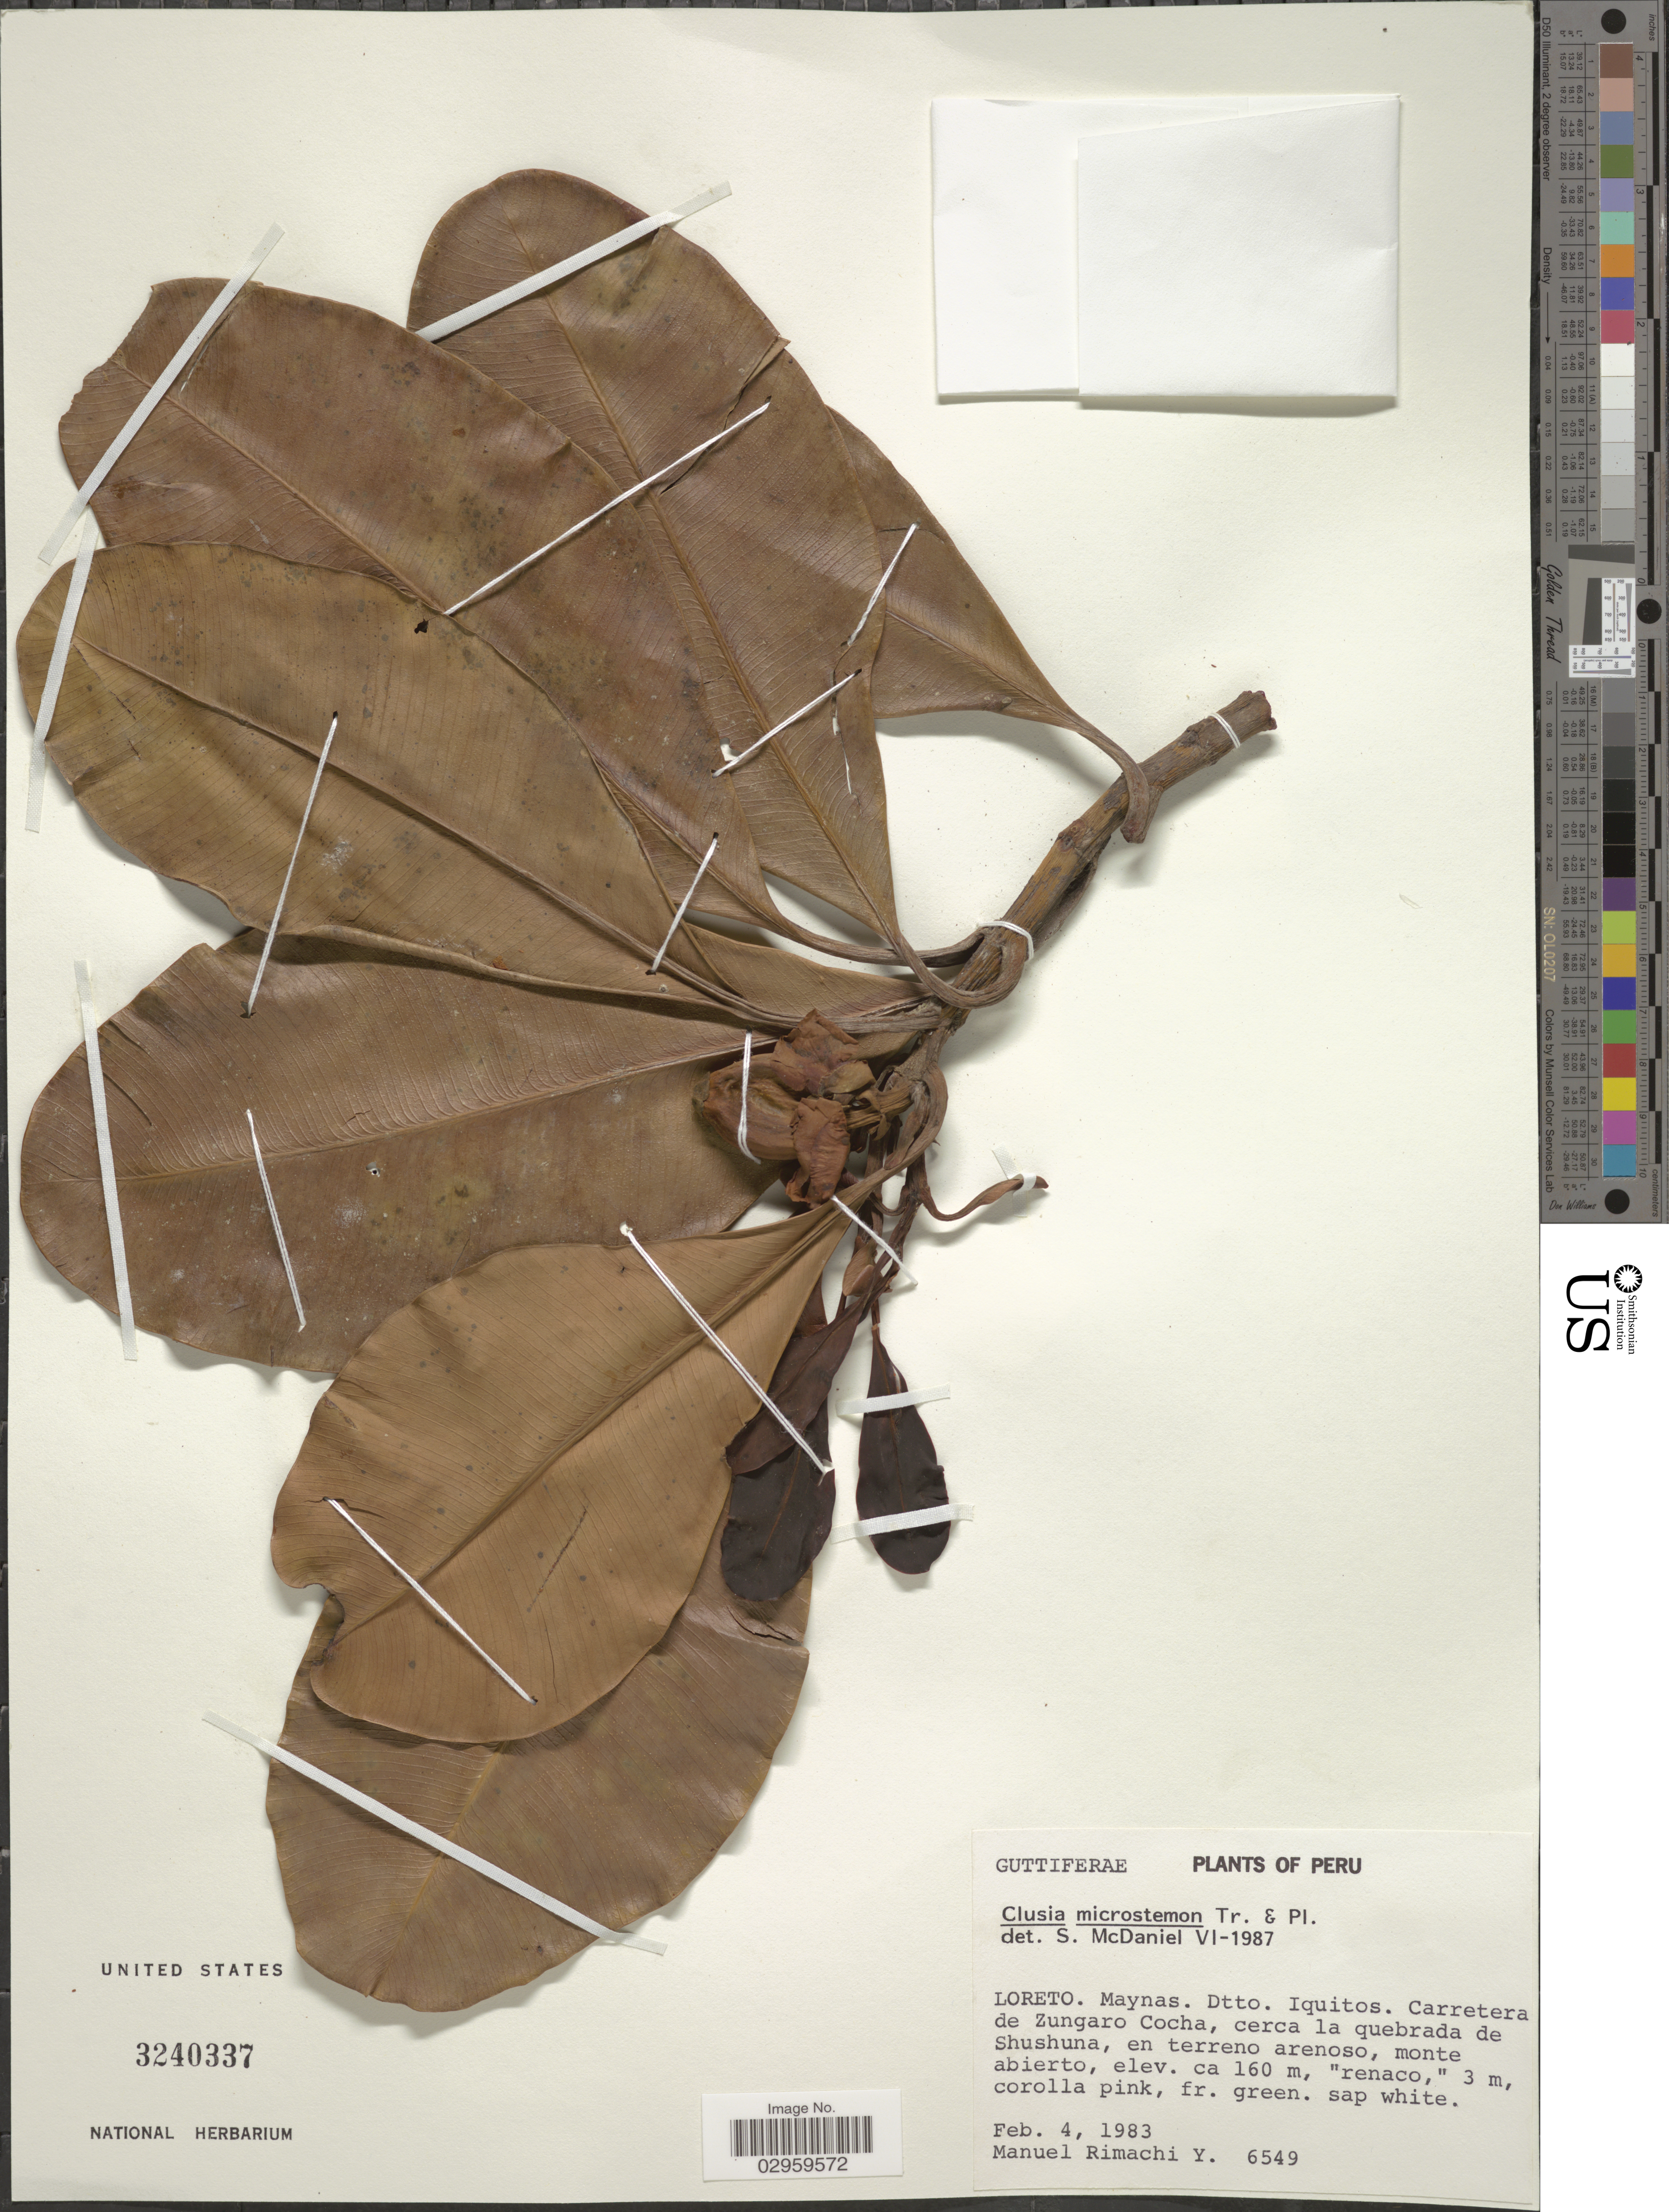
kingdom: Plantae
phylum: Tracheophyta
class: Magnoliopsida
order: Malpighiales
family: Clusiaceae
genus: Clusia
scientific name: Clusia microstemon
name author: Planch. & Triana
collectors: M. Rimachi Y.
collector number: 6549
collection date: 1983-02-04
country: Peru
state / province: Loreto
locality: Maynas. Dtto. Iquitos. Carretera de Zungaro Cocha, cerca la quebrada de Shushuna.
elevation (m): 160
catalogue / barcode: US 3240337